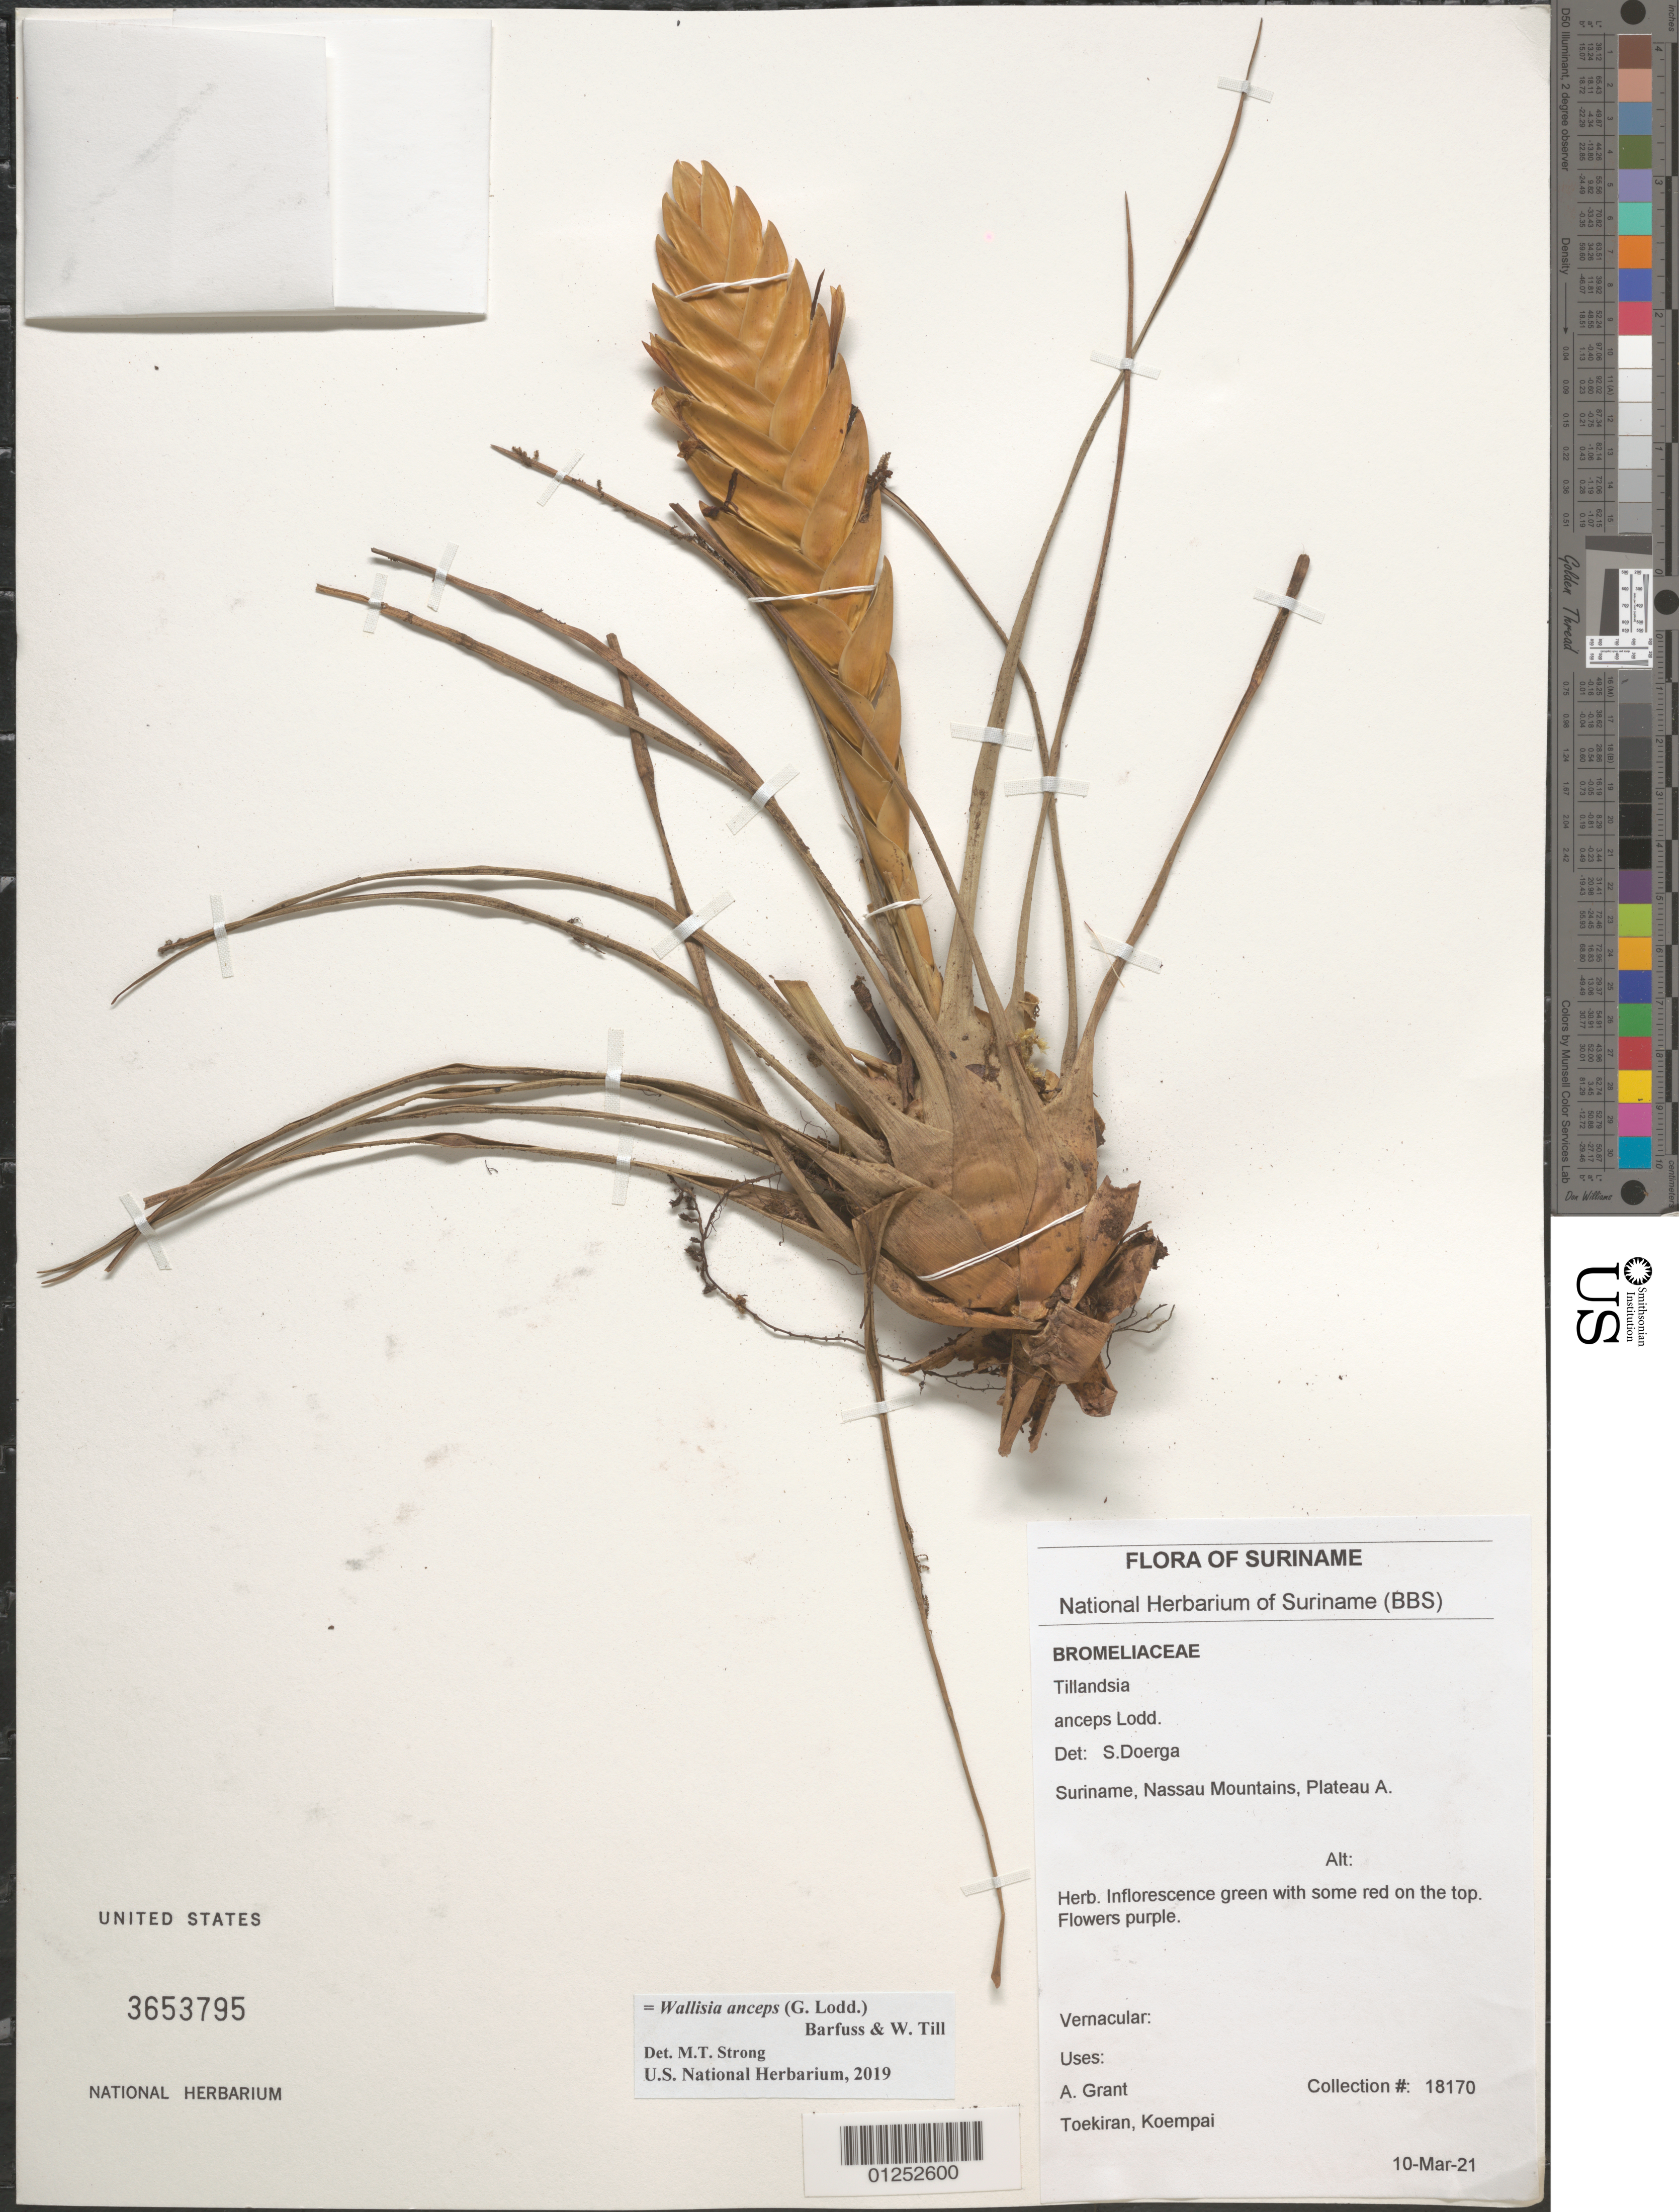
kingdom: Plantae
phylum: Tracheophyta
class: Liliopsida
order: Poales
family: Bromeliaceae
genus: Wallisia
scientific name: Wallisia anceps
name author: (G. Lodd.) Barfuss & W. Till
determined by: Strong, Mark T., (BOT), Smithsonian Institution - National Museum of Natural History (UNITED STATES)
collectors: A. Grant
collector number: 18170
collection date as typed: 10-Mar-21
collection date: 2010-03-21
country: Suriname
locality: Nassau Mountains, Plateau A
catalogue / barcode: US 3653795